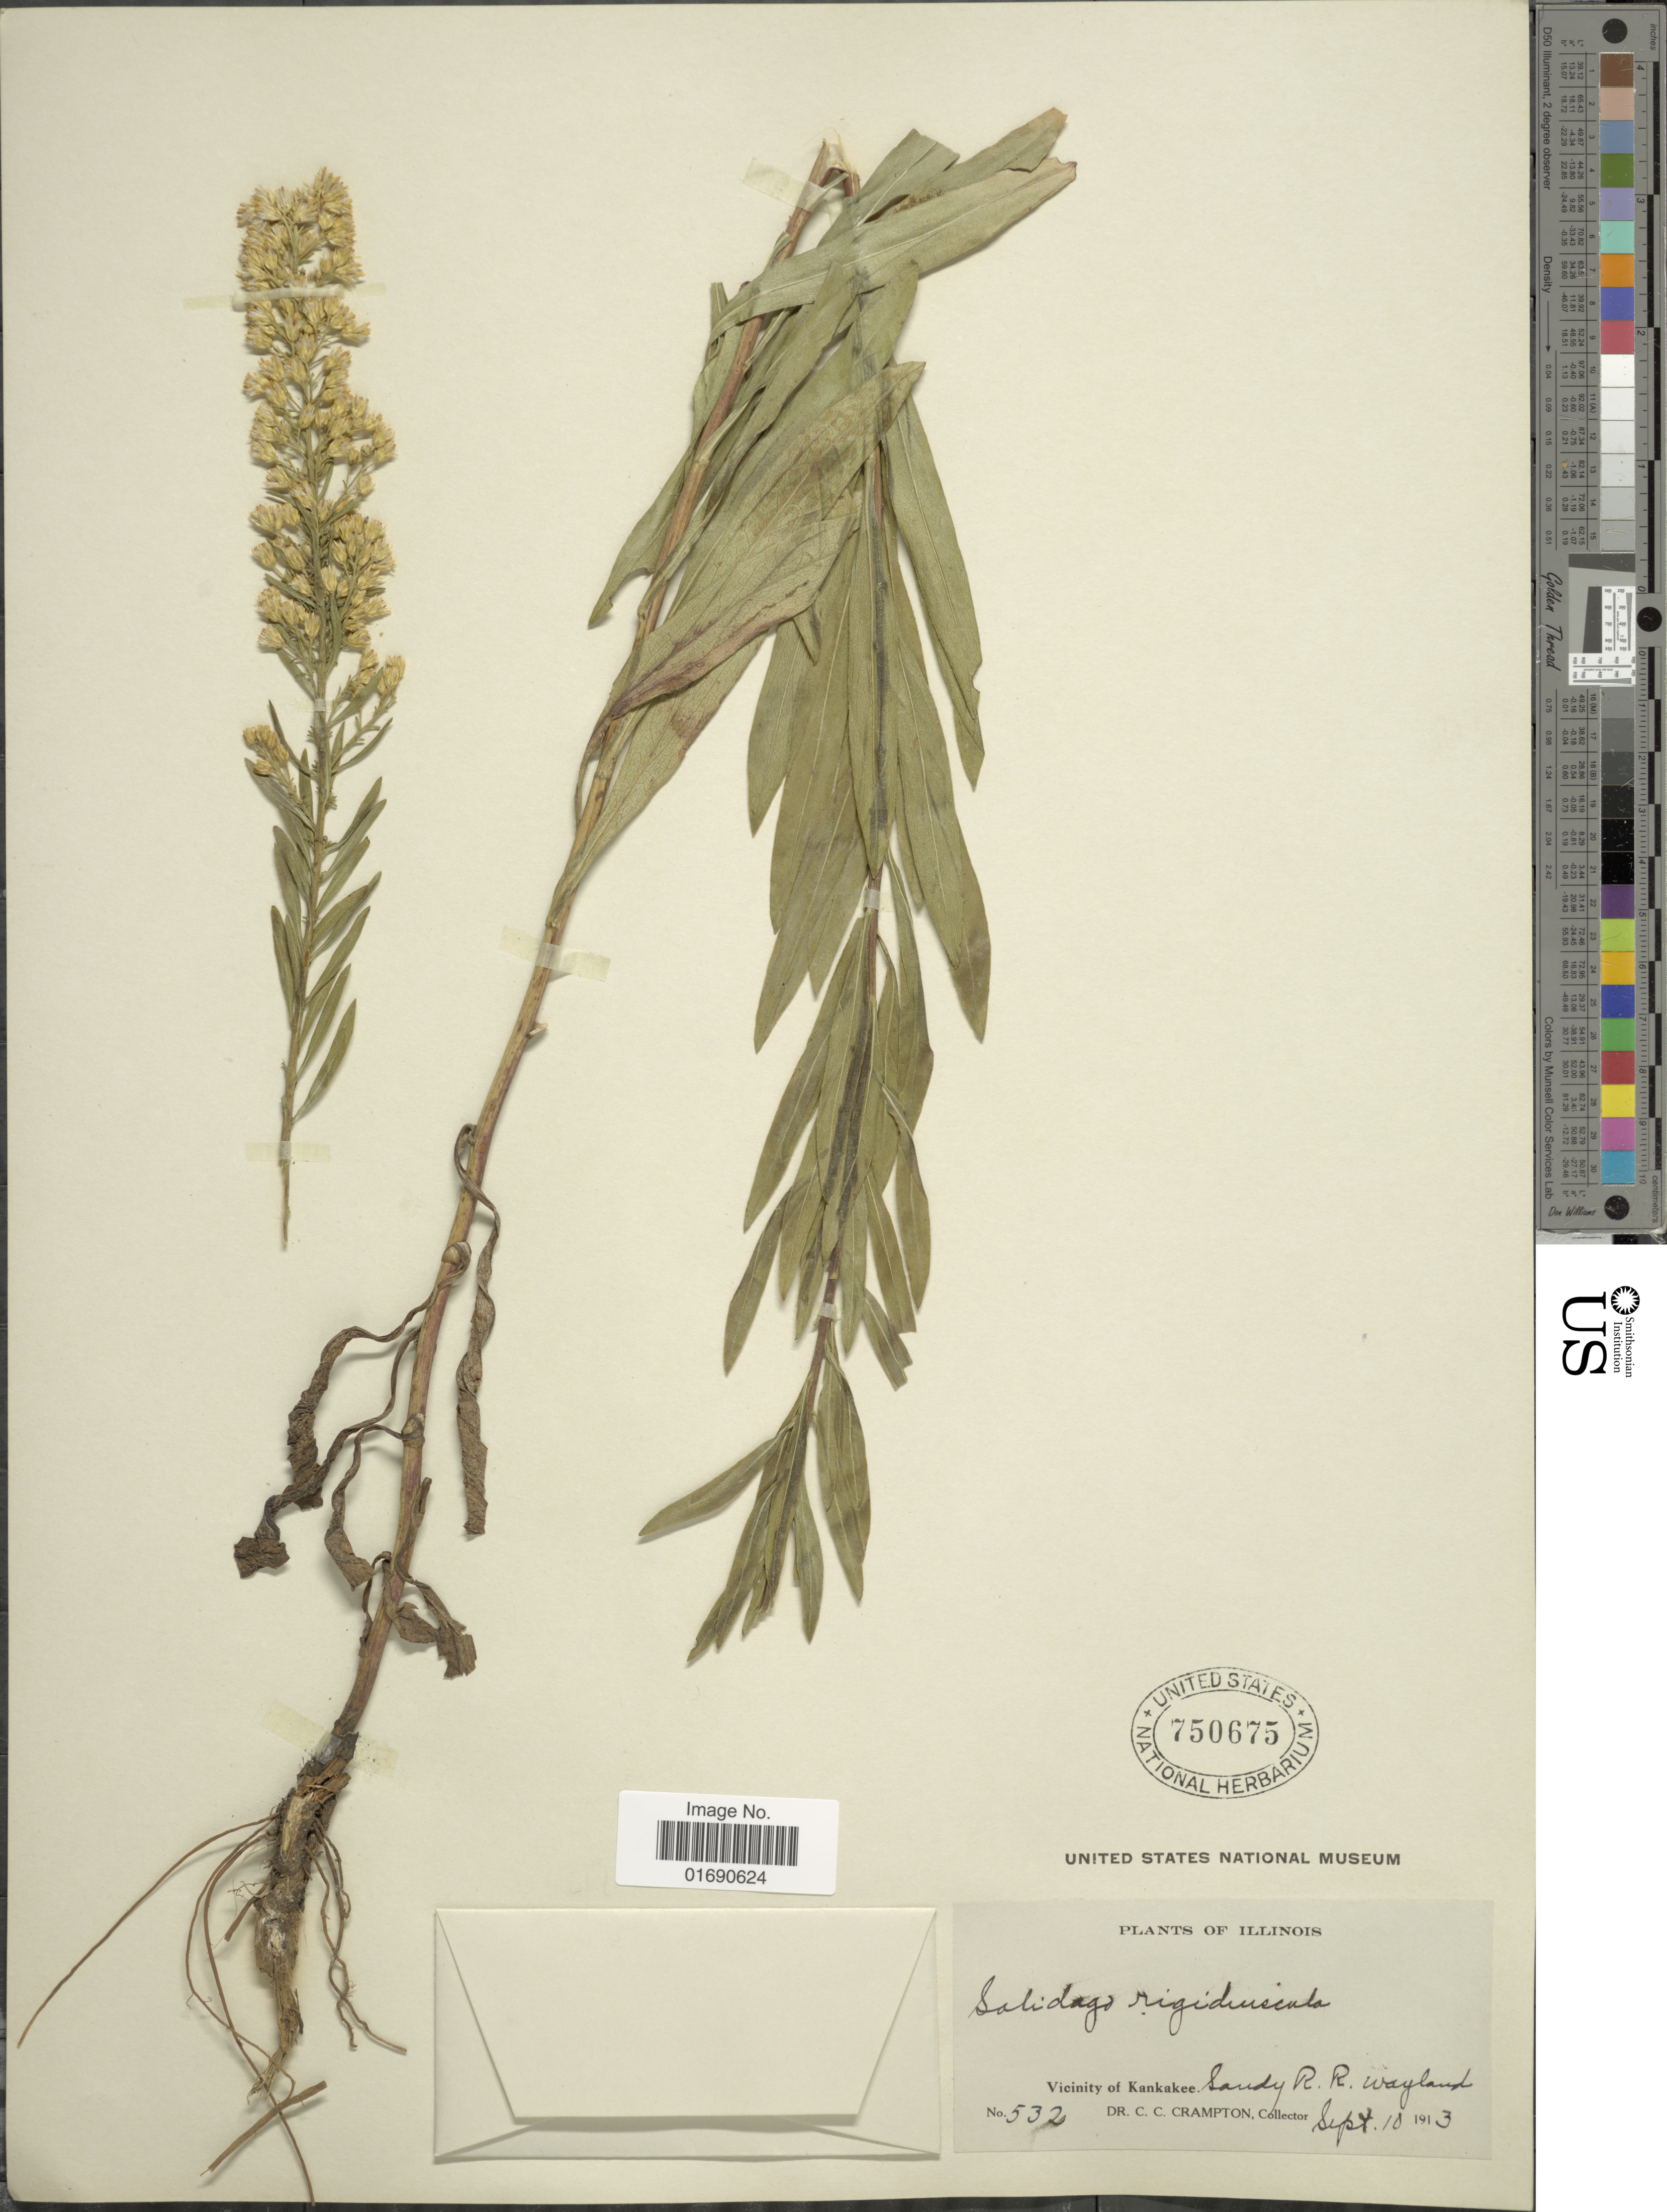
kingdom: Plantae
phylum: Tracheophyta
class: Magnoliopsida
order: Asterales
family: Asteraceae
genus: Solidago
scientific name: Solidago speciosa var. angustata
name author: Torr. & A. Gray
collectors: C. Crampton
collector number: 532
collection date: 1913-09-10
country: United States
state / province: Illinois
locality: Vicinity of Kankakee, Sandy R. R. Wayland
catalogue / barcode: US 750675